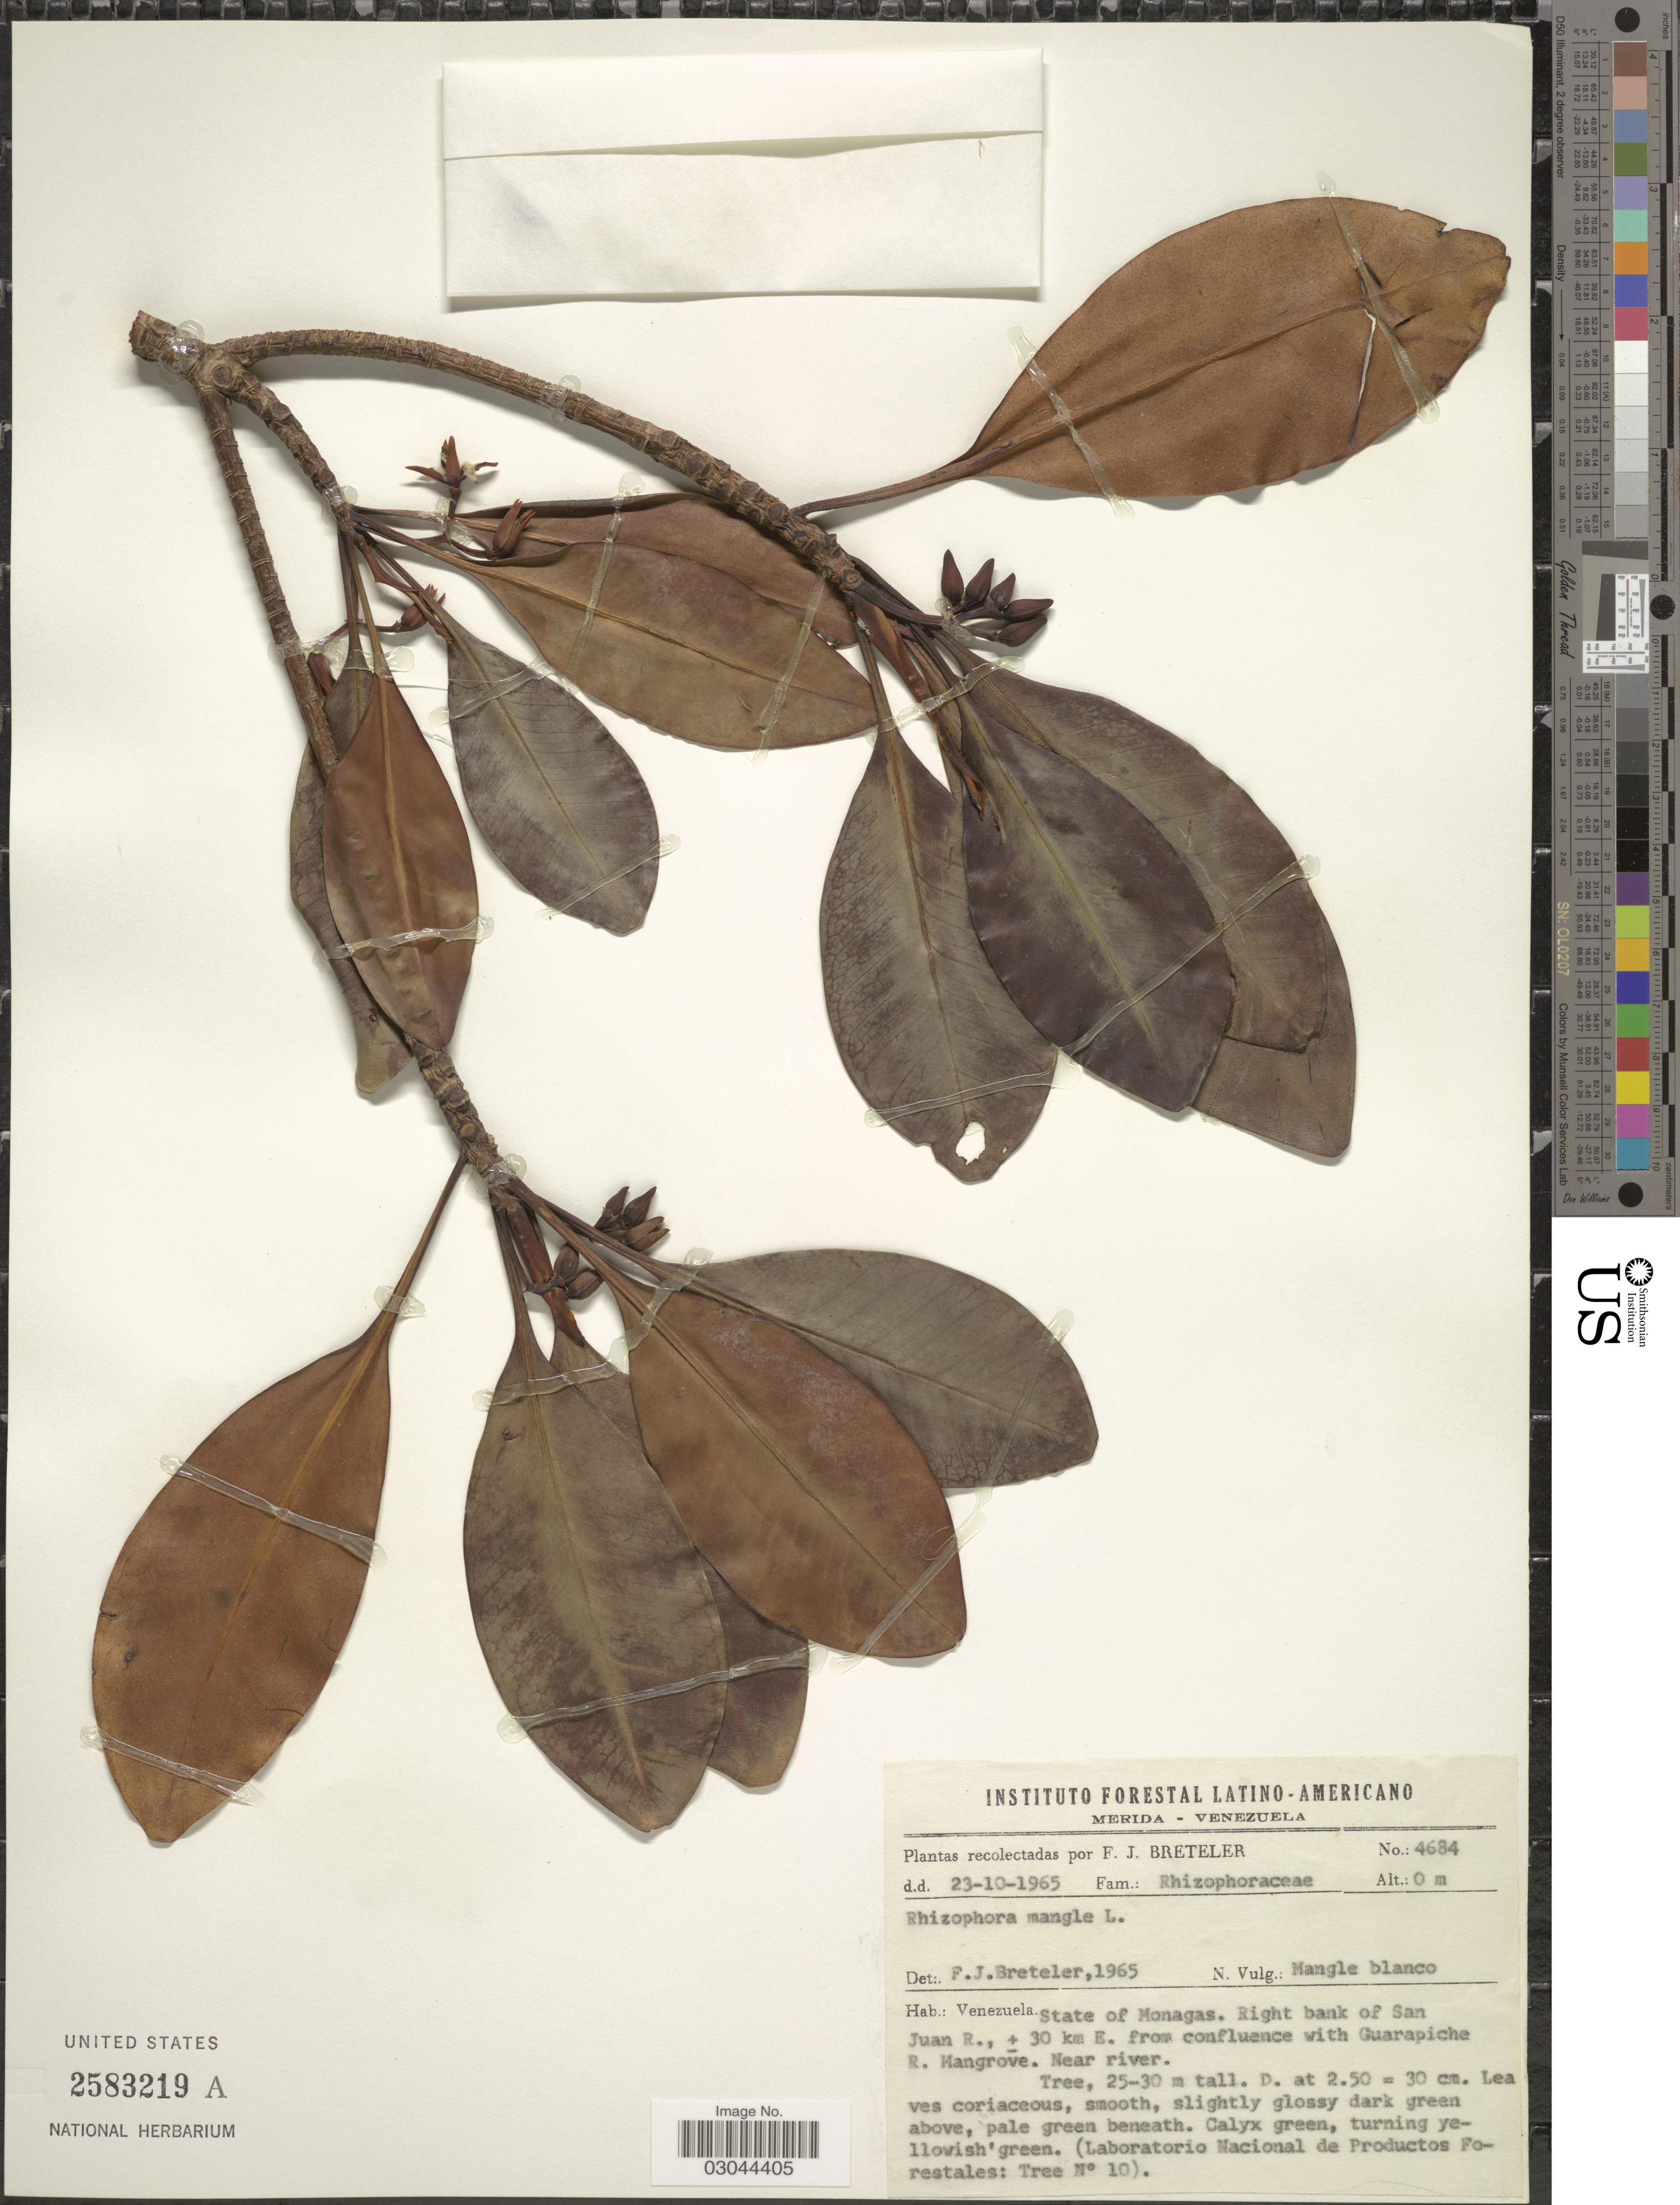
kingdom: Plantae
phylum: Tracheophyta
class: Magnoliopsida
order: Malpighiales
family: Rhizophoraceae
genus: Rhizophora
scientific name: Rhizophora mangle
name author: L.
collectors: F. J. Breteler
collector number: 4684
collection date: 1965-10-23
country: Venezuela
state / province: Monagas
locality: State of Monagas. Right bank of San Juan R., ± 30 km E. from confluence. Near river.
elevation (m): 0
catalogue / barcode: US 2583219A